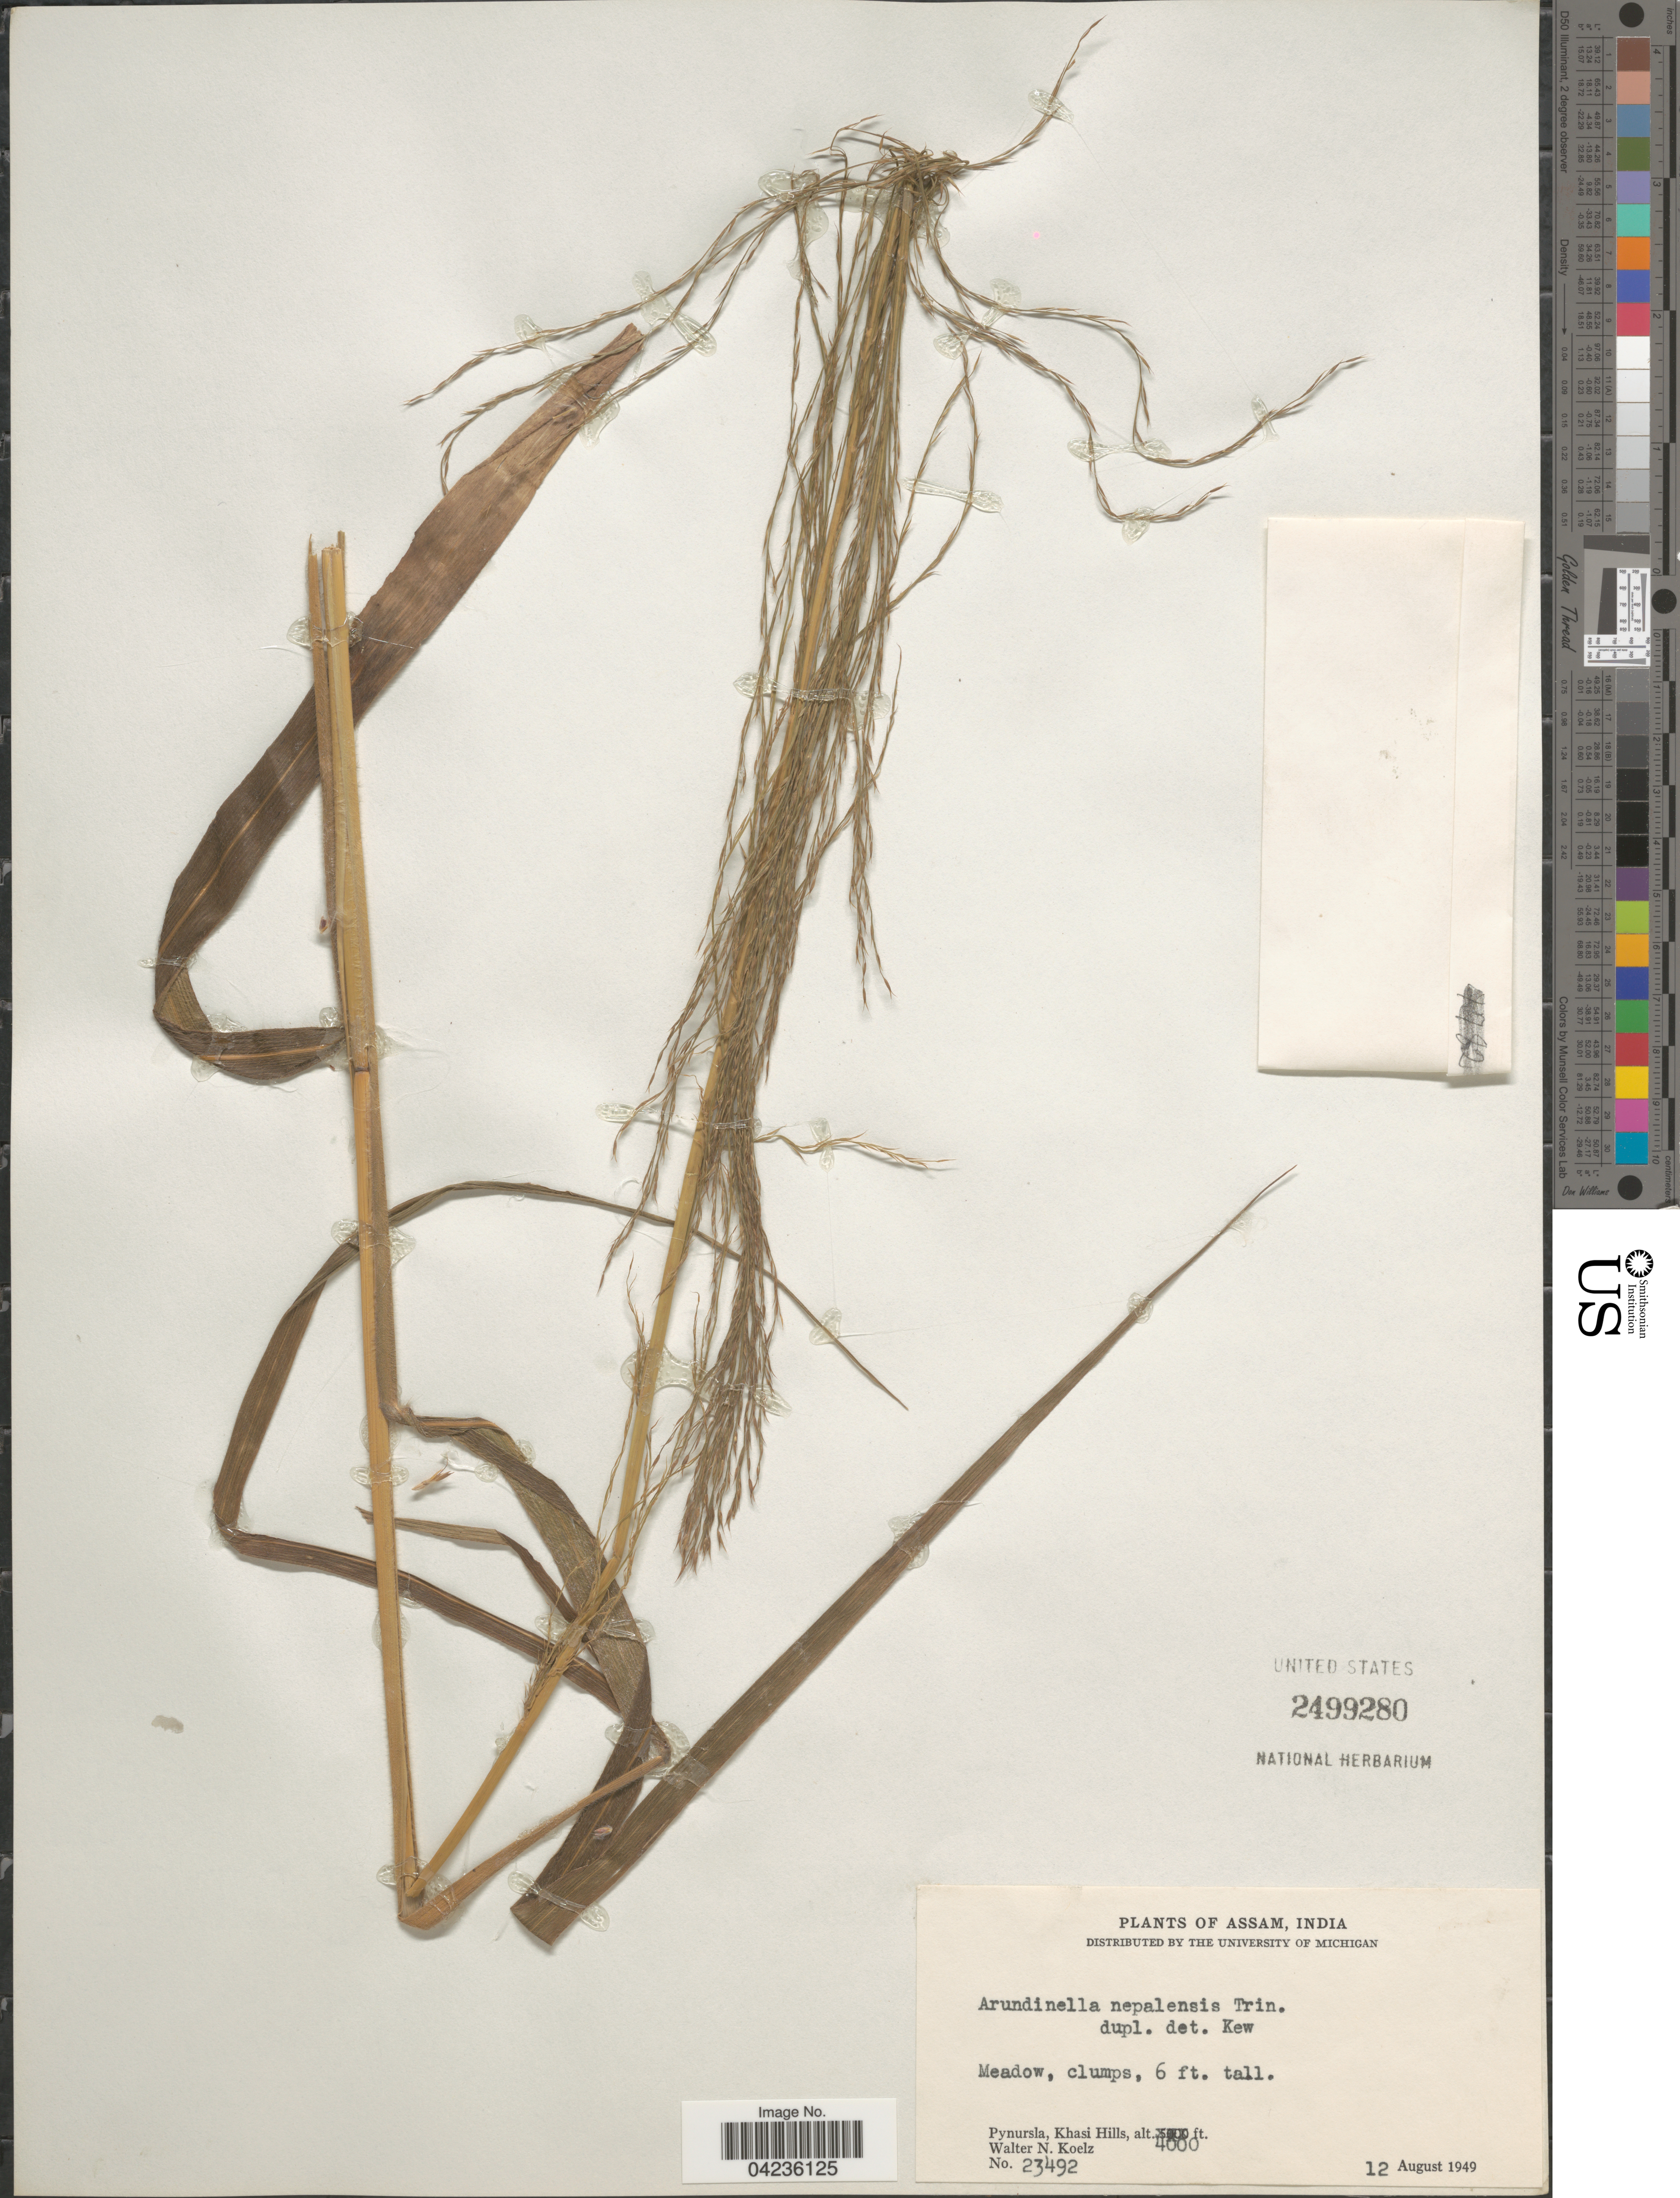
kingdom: Plantae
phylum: Tracheophyta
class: Liliopsida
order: Poales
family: Poaceae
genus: Arundinella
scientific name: Arundinella nepalensis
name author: Trin.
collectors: W. N. Koelz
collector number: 23492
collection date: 1949-08-12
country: India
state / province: Meghalaya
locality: Pyrnursla, Khasi Hills.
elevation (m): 1219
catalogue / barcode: US 2499280